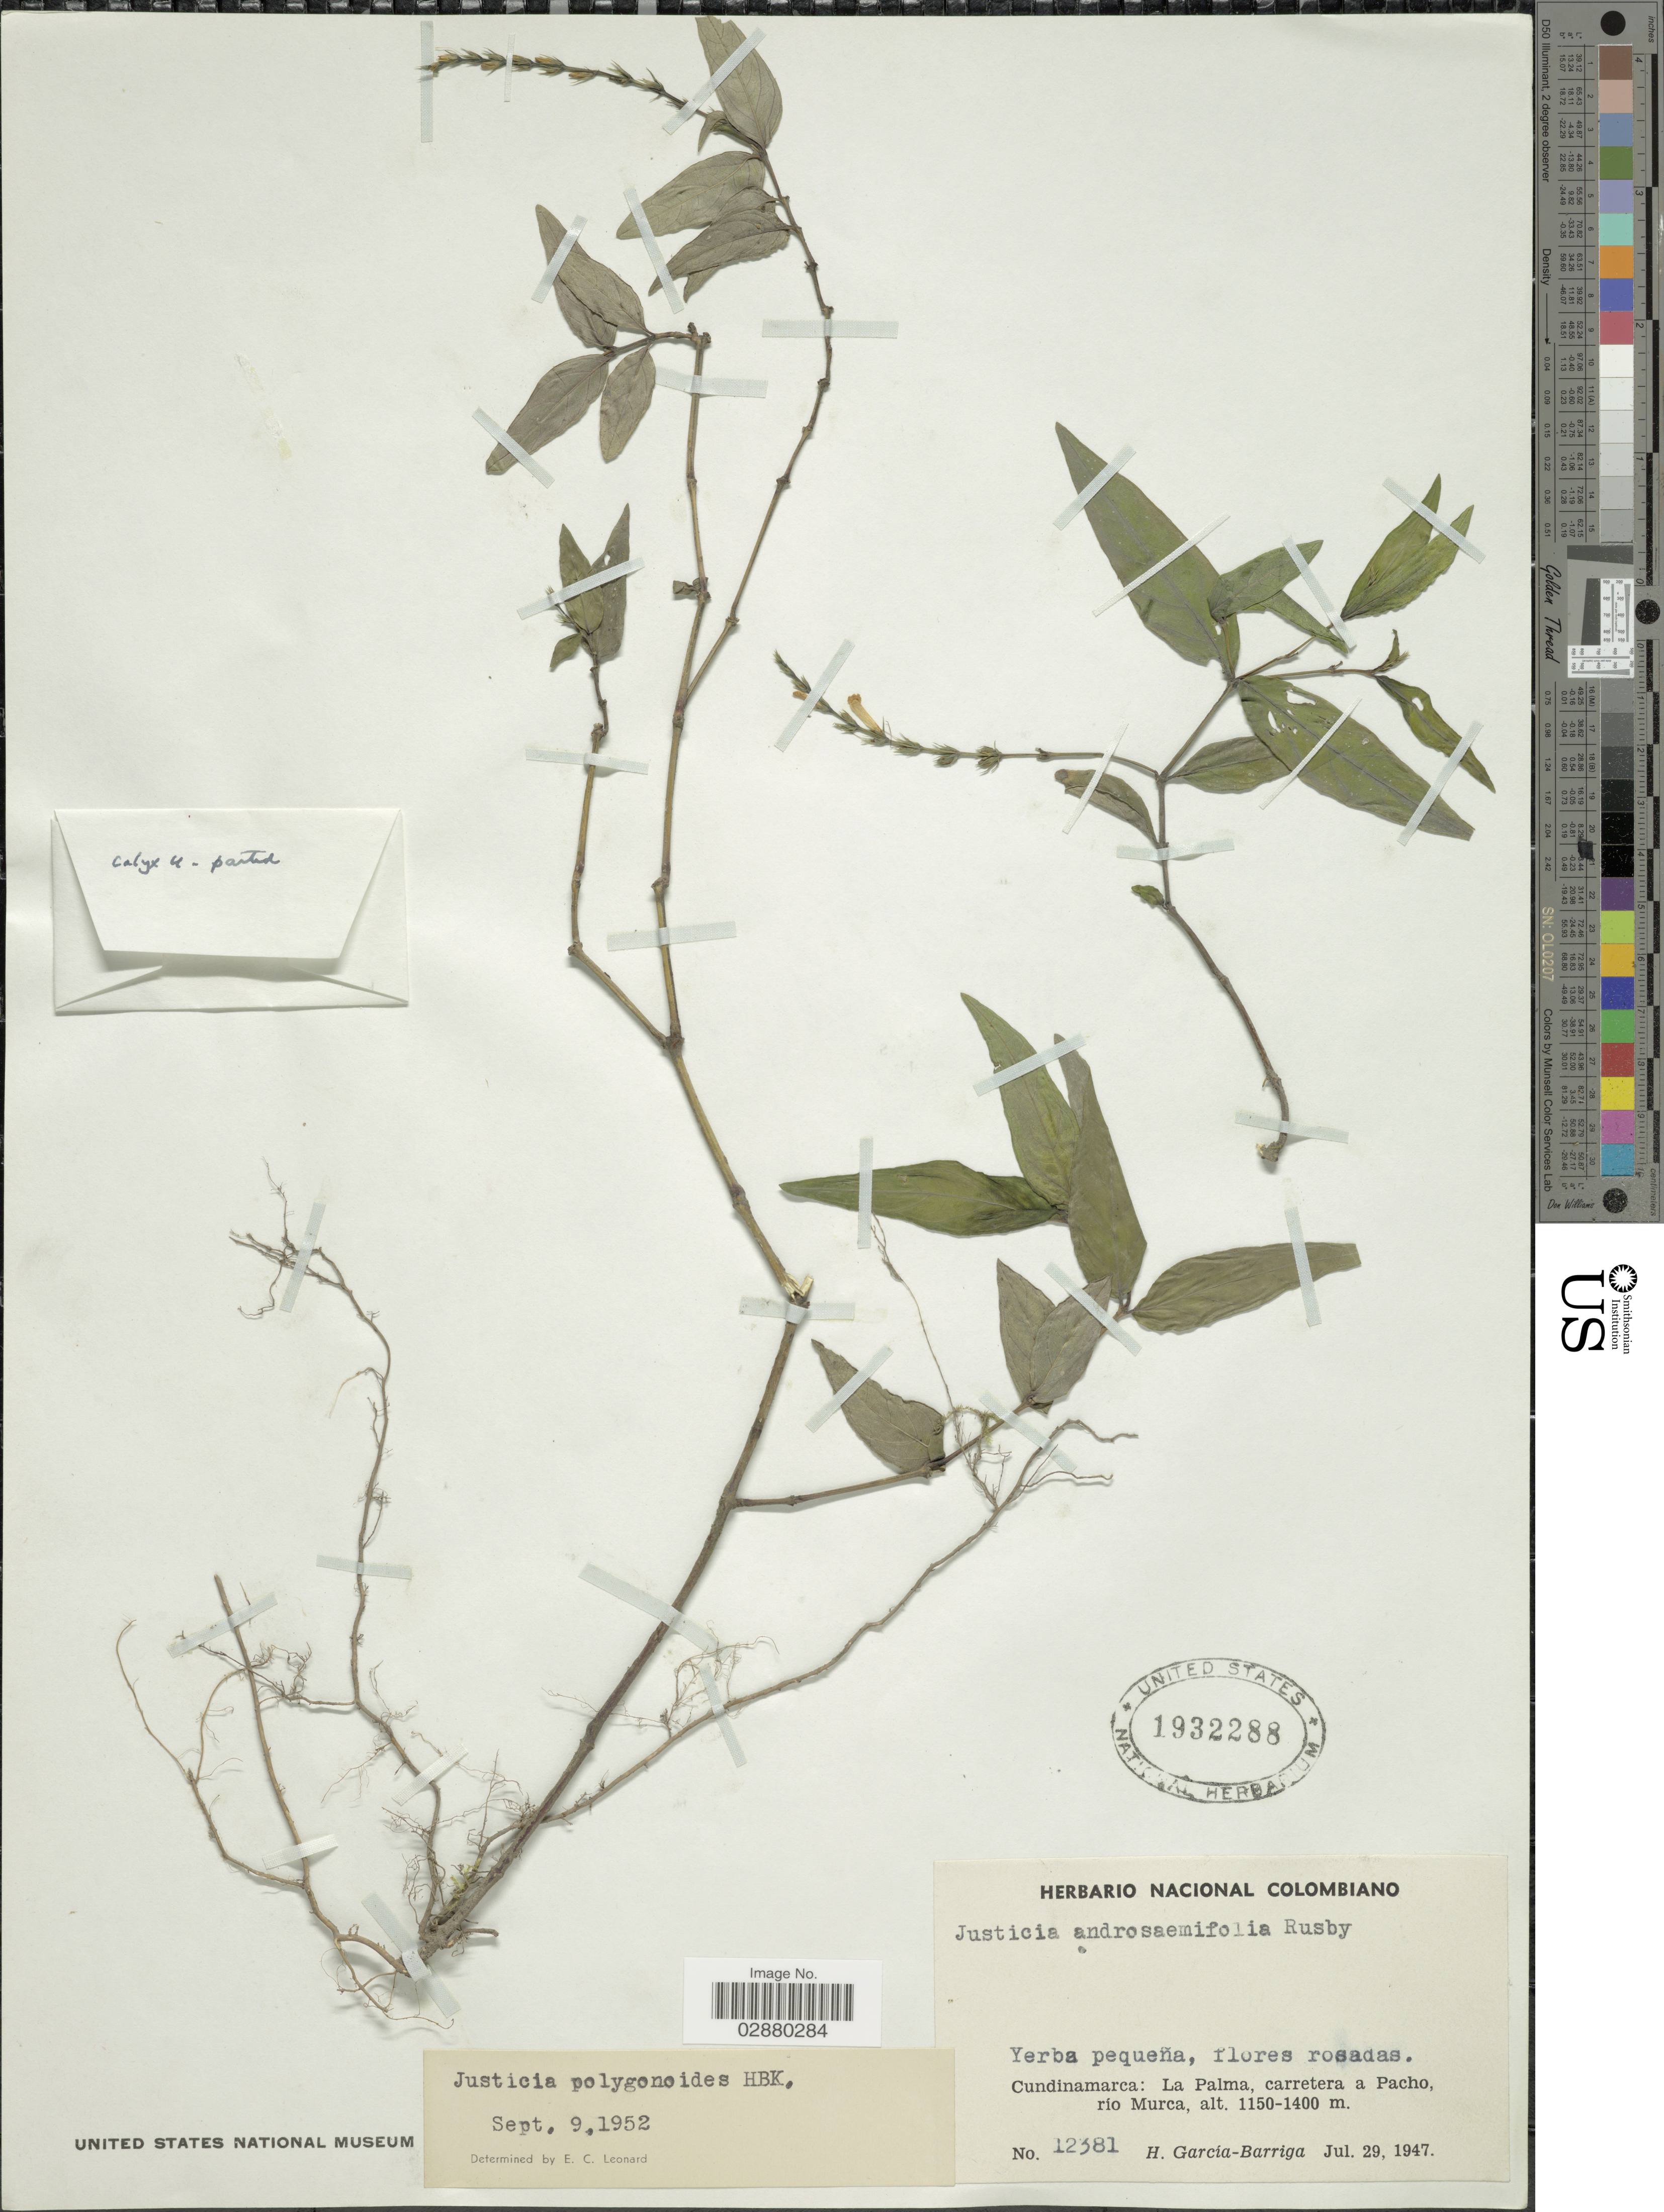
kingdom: Plantae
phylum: Tracheophyta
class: Magnoliopsida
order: Lamiales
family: Acanthaceae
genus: Justicia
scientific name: Justicia polygonoides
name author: Kunth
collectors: H. García Barriga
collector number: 12381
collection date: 1947-07-29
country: Colombia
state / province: Cundinamarca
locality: La Palma, carretera a Pacho río Murca.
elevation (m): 1150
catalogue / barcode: US 1932288